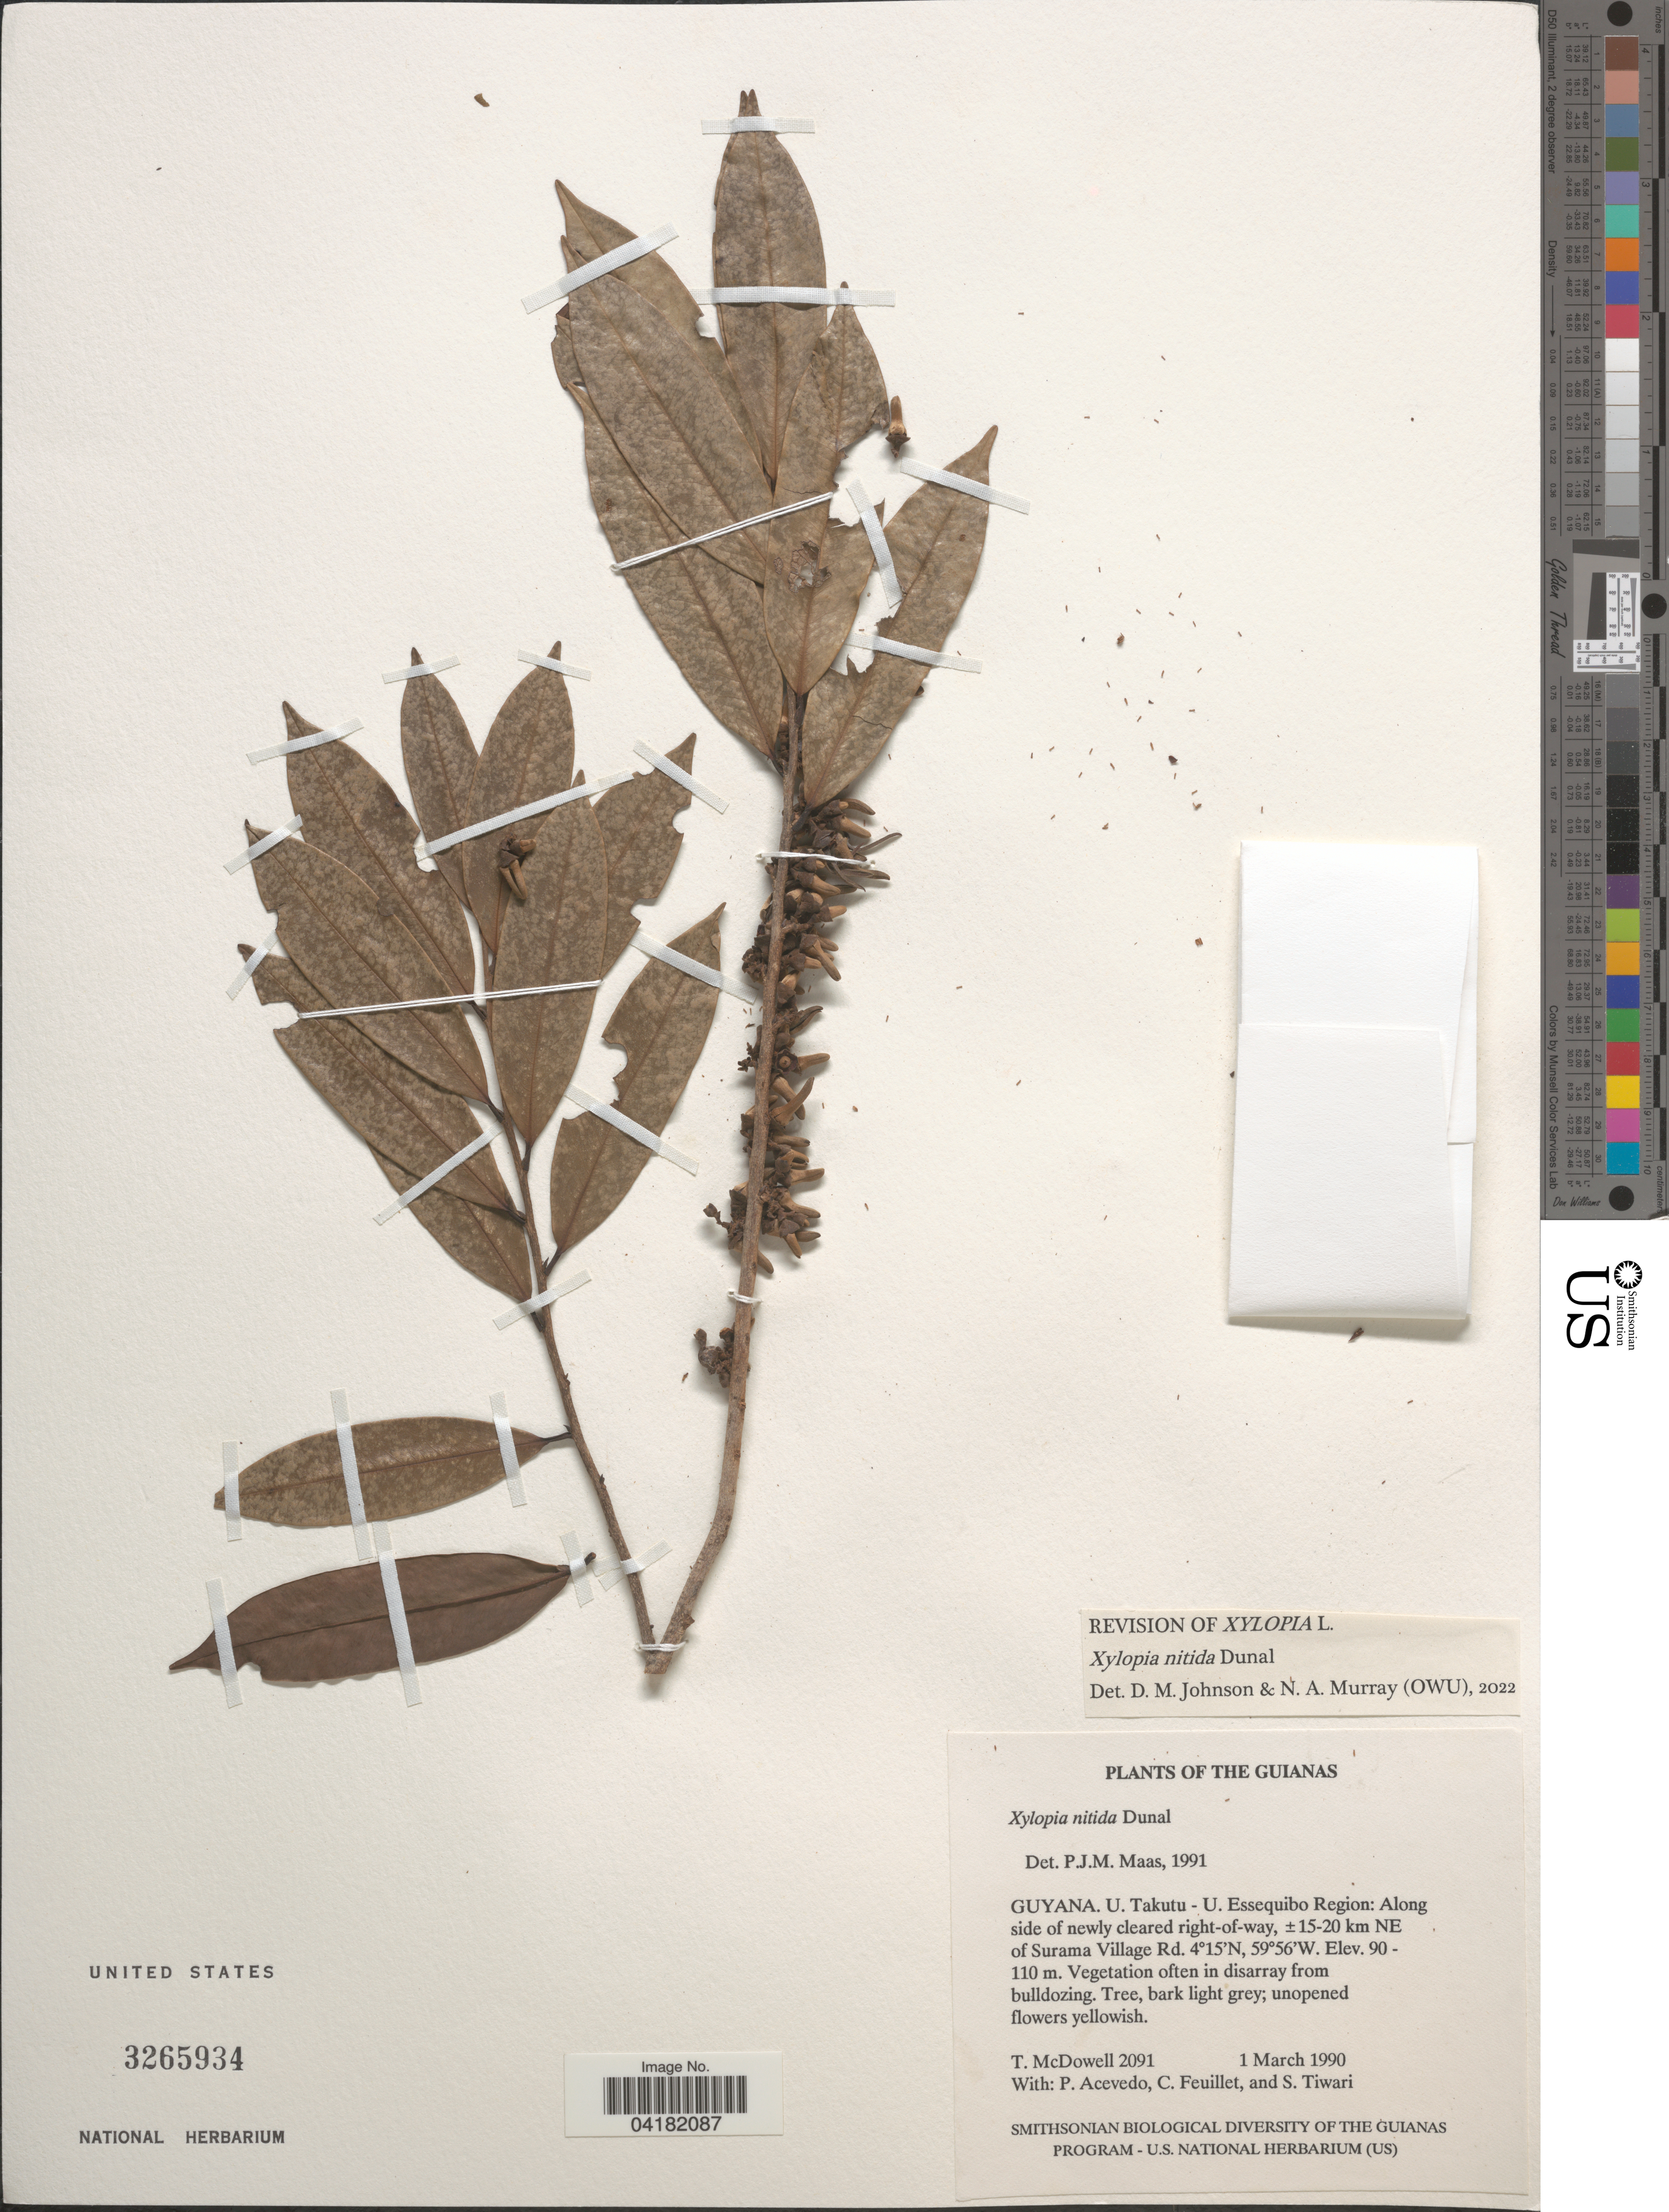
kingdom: Plantae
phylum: Tracheophyta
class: Magnoliopsida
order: Magnoliales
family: Annonaceae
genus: Xylopia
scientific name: Xylopia nitida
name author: Dunal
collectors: T. McDowell, P. Acevedo-Rodr., C. Feuillet & S. Tiwari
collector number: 2091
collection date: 1990-03-01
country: Guyana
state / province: U. Takutu-U. Essequibo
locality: Region: Along side of newly cleared right-of-way, ±15-20 km NE of Surama Village Rd.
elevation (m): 90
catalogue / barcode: US 3265934